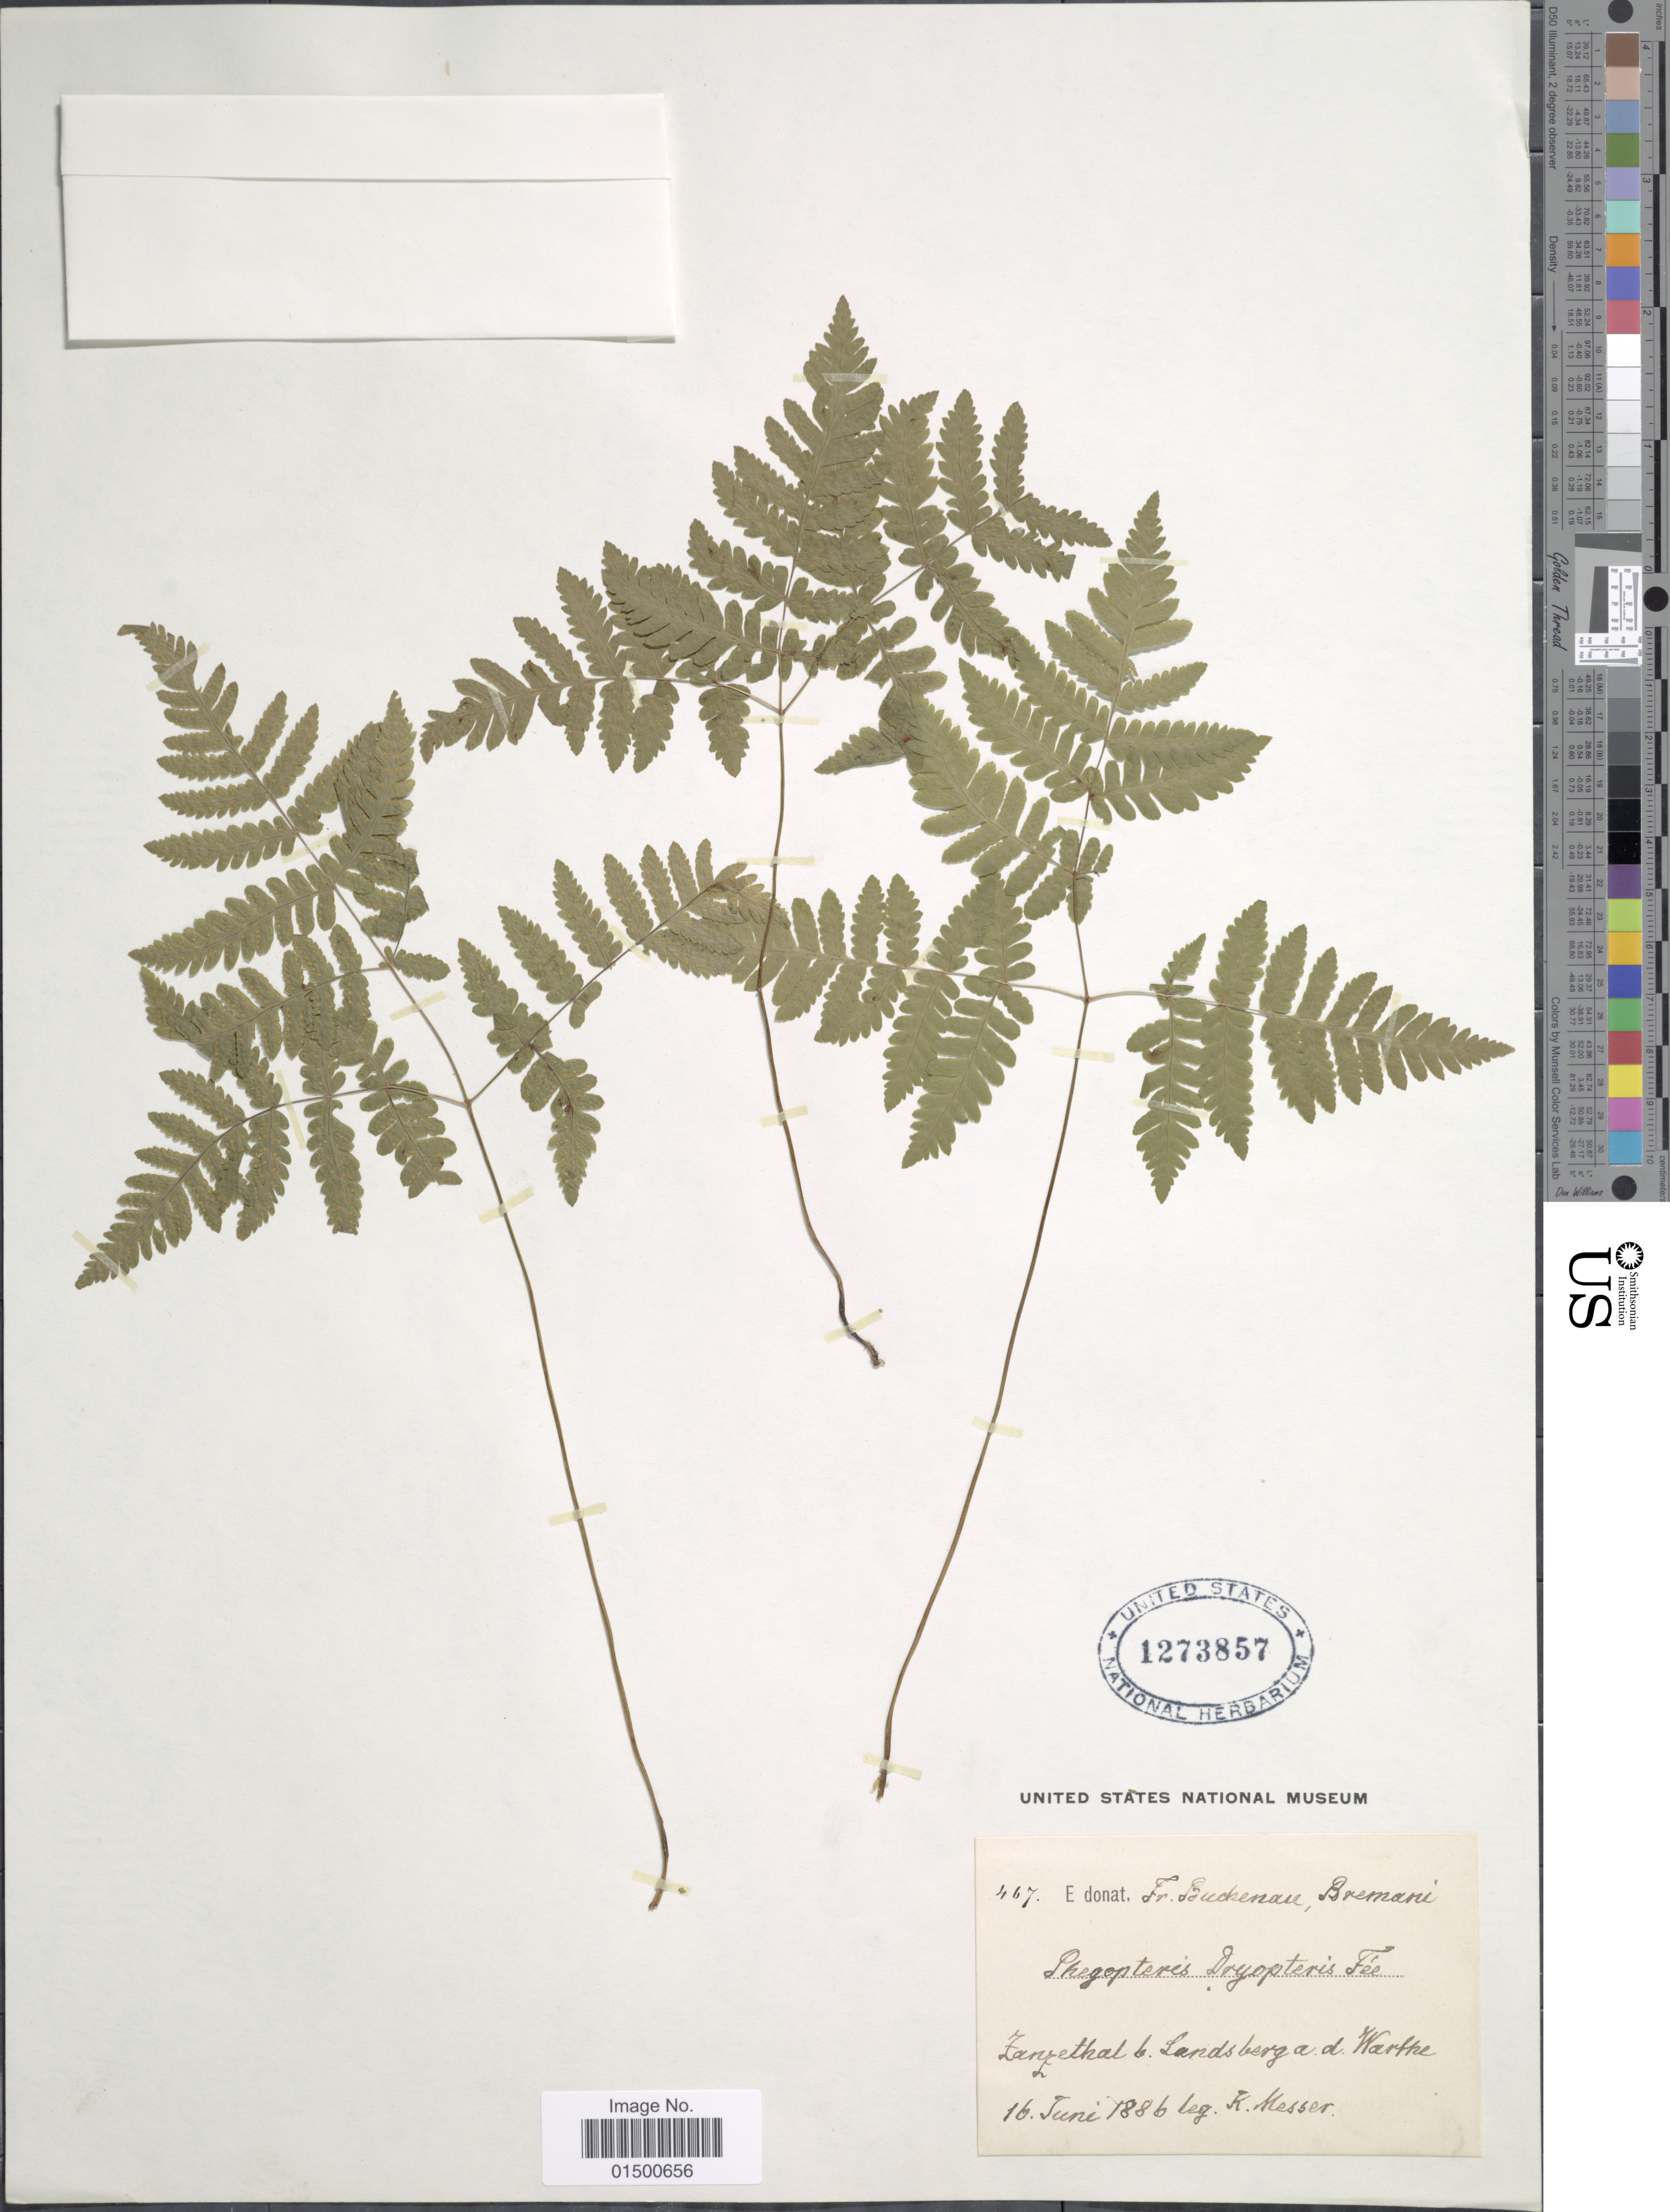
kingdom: Plantae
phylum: Tracheophyta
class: Polypodiopsida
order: Polypodiales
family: Cystopteridaceae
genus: Gymnocarpium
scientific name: Gymnocarpium disjunctum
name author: (Rupr.) Ching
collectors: K. Messer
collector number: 467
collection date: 1886-06-16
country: Germany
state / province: Bayern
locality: Zanzethal, landsberg a. d. Warthe [interpreted]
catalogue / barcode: US 1273857